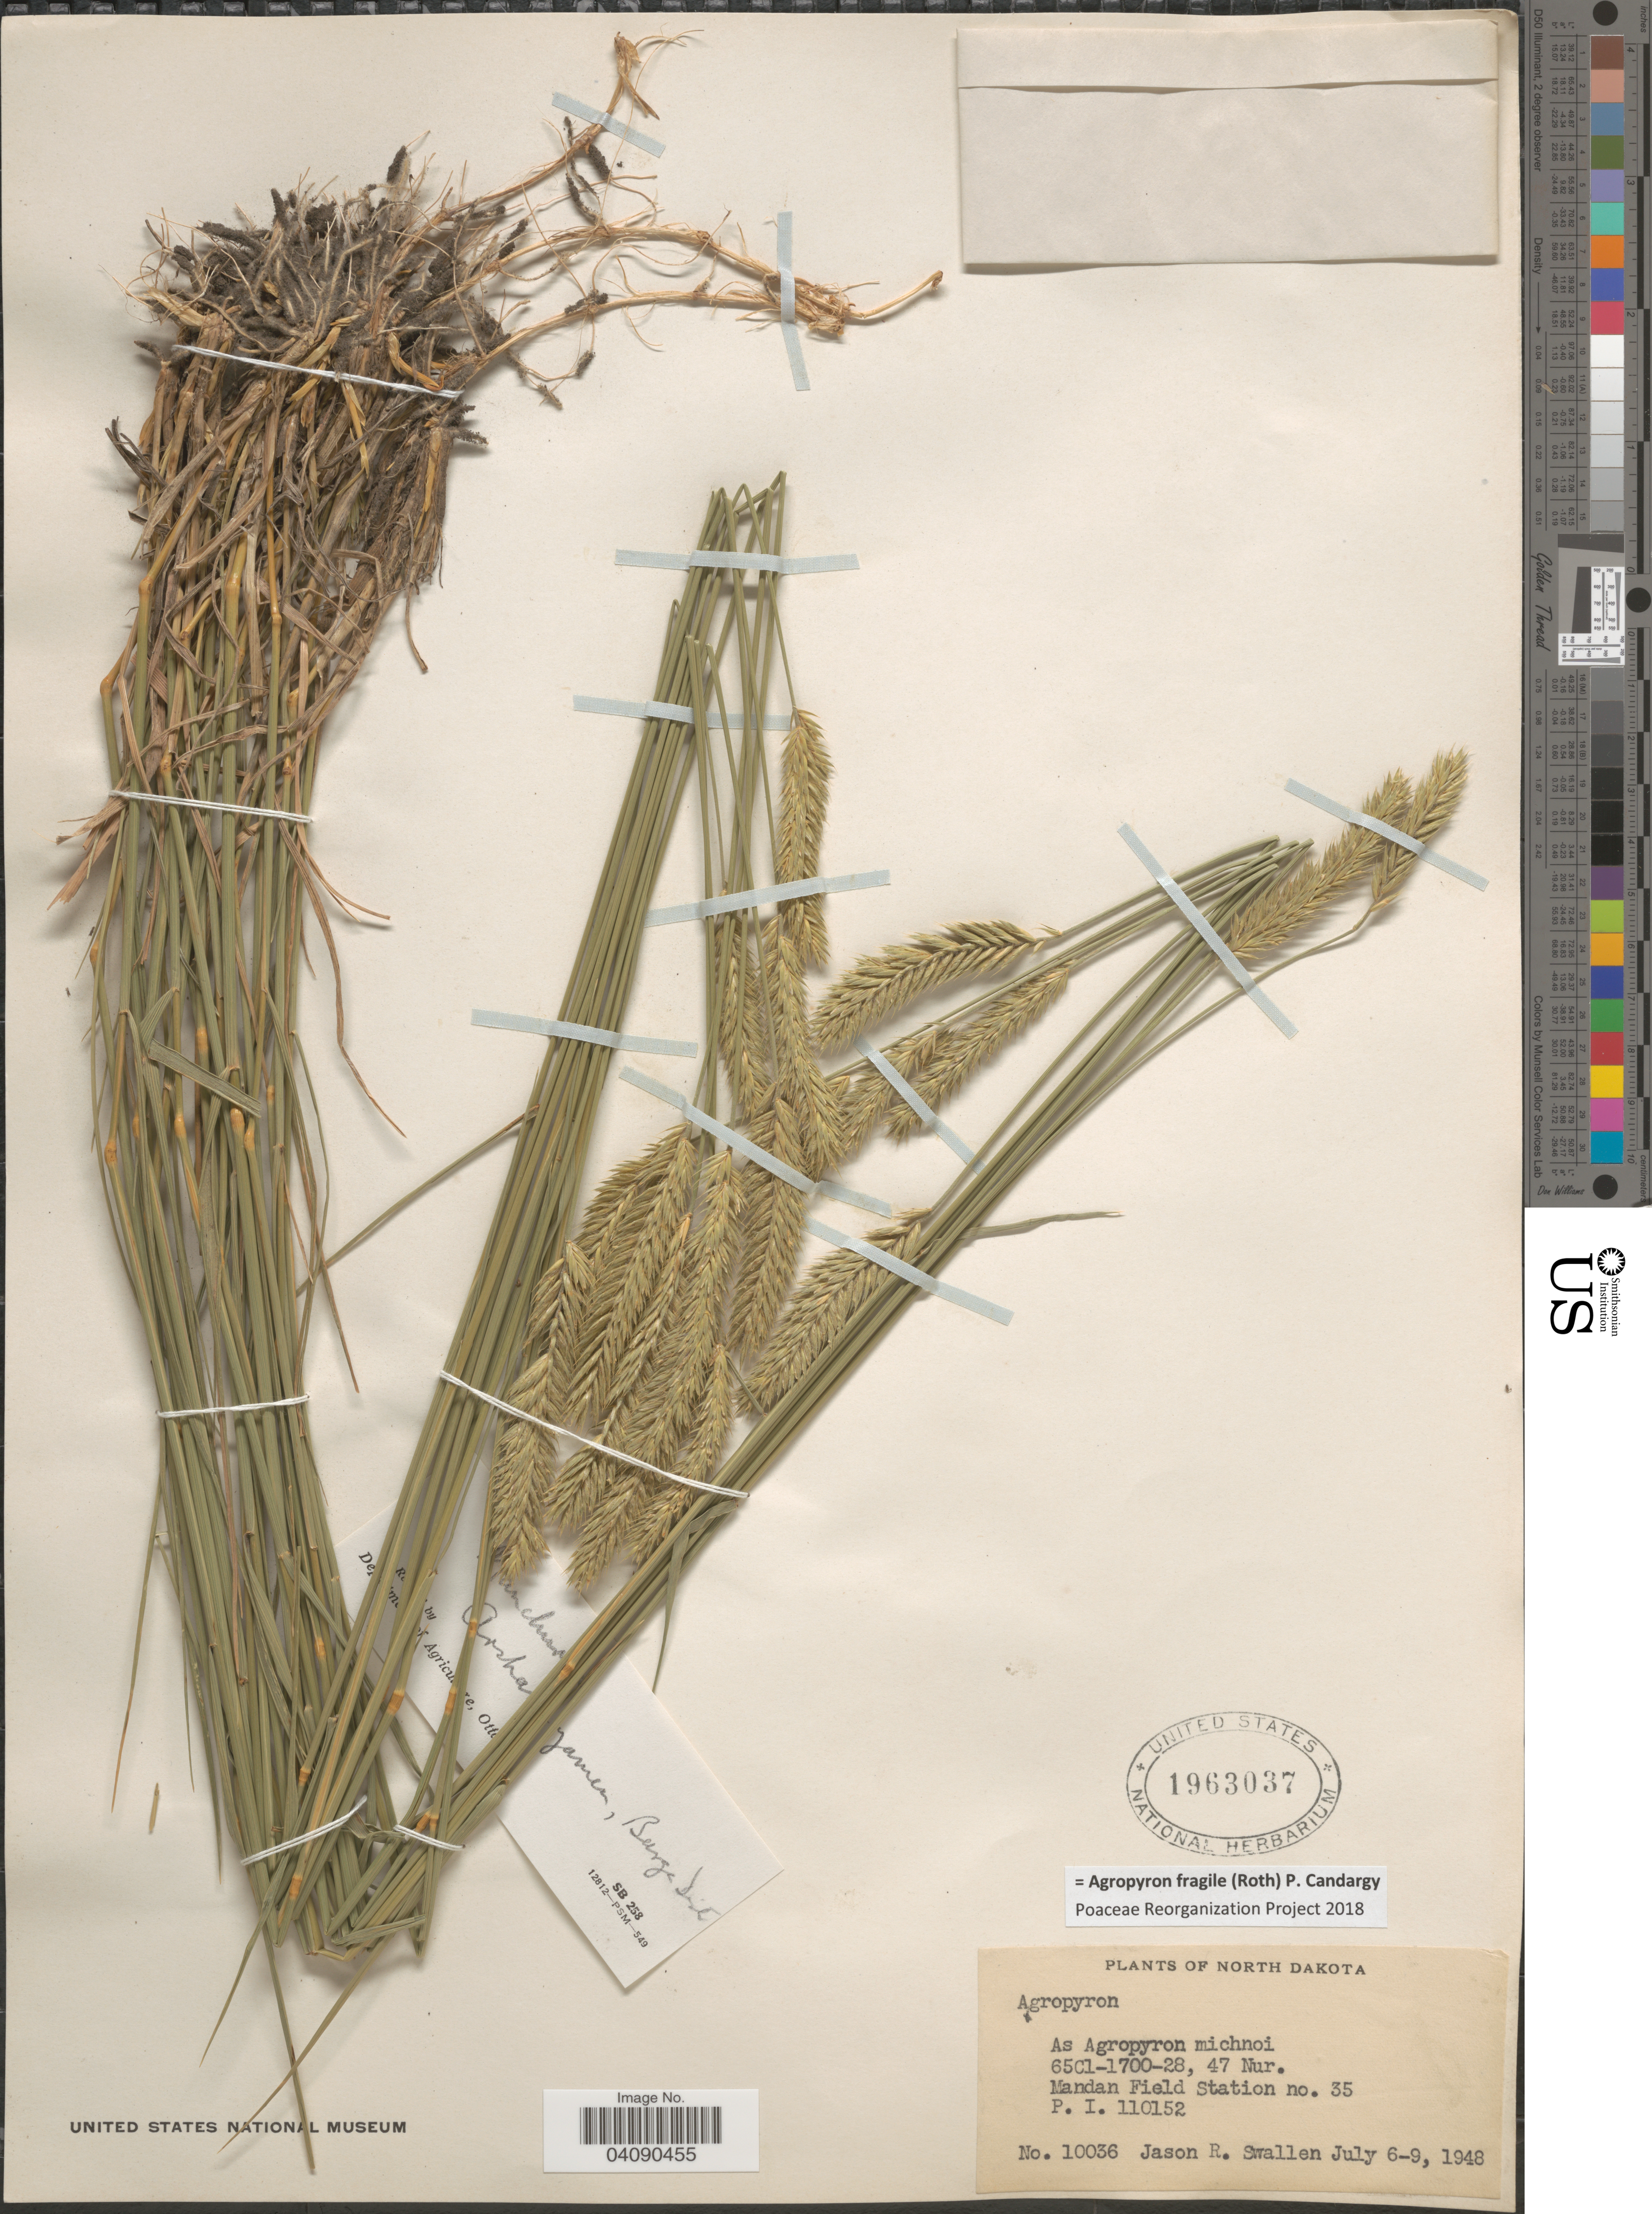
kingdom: Plantae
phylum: Tracheophyta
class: Liliopsida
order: Poales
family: Poaceae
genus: Agropyron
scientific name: Agropyron fragile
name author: (Roth) Candargy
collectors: J. R. Swallen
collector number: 10036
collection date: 1948-07-06/1948-07-09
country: United States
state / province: North Dakota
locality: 65C1-1700-28, 47 Nur. Mandan Field Station no. 35.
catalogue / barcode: US 1963037